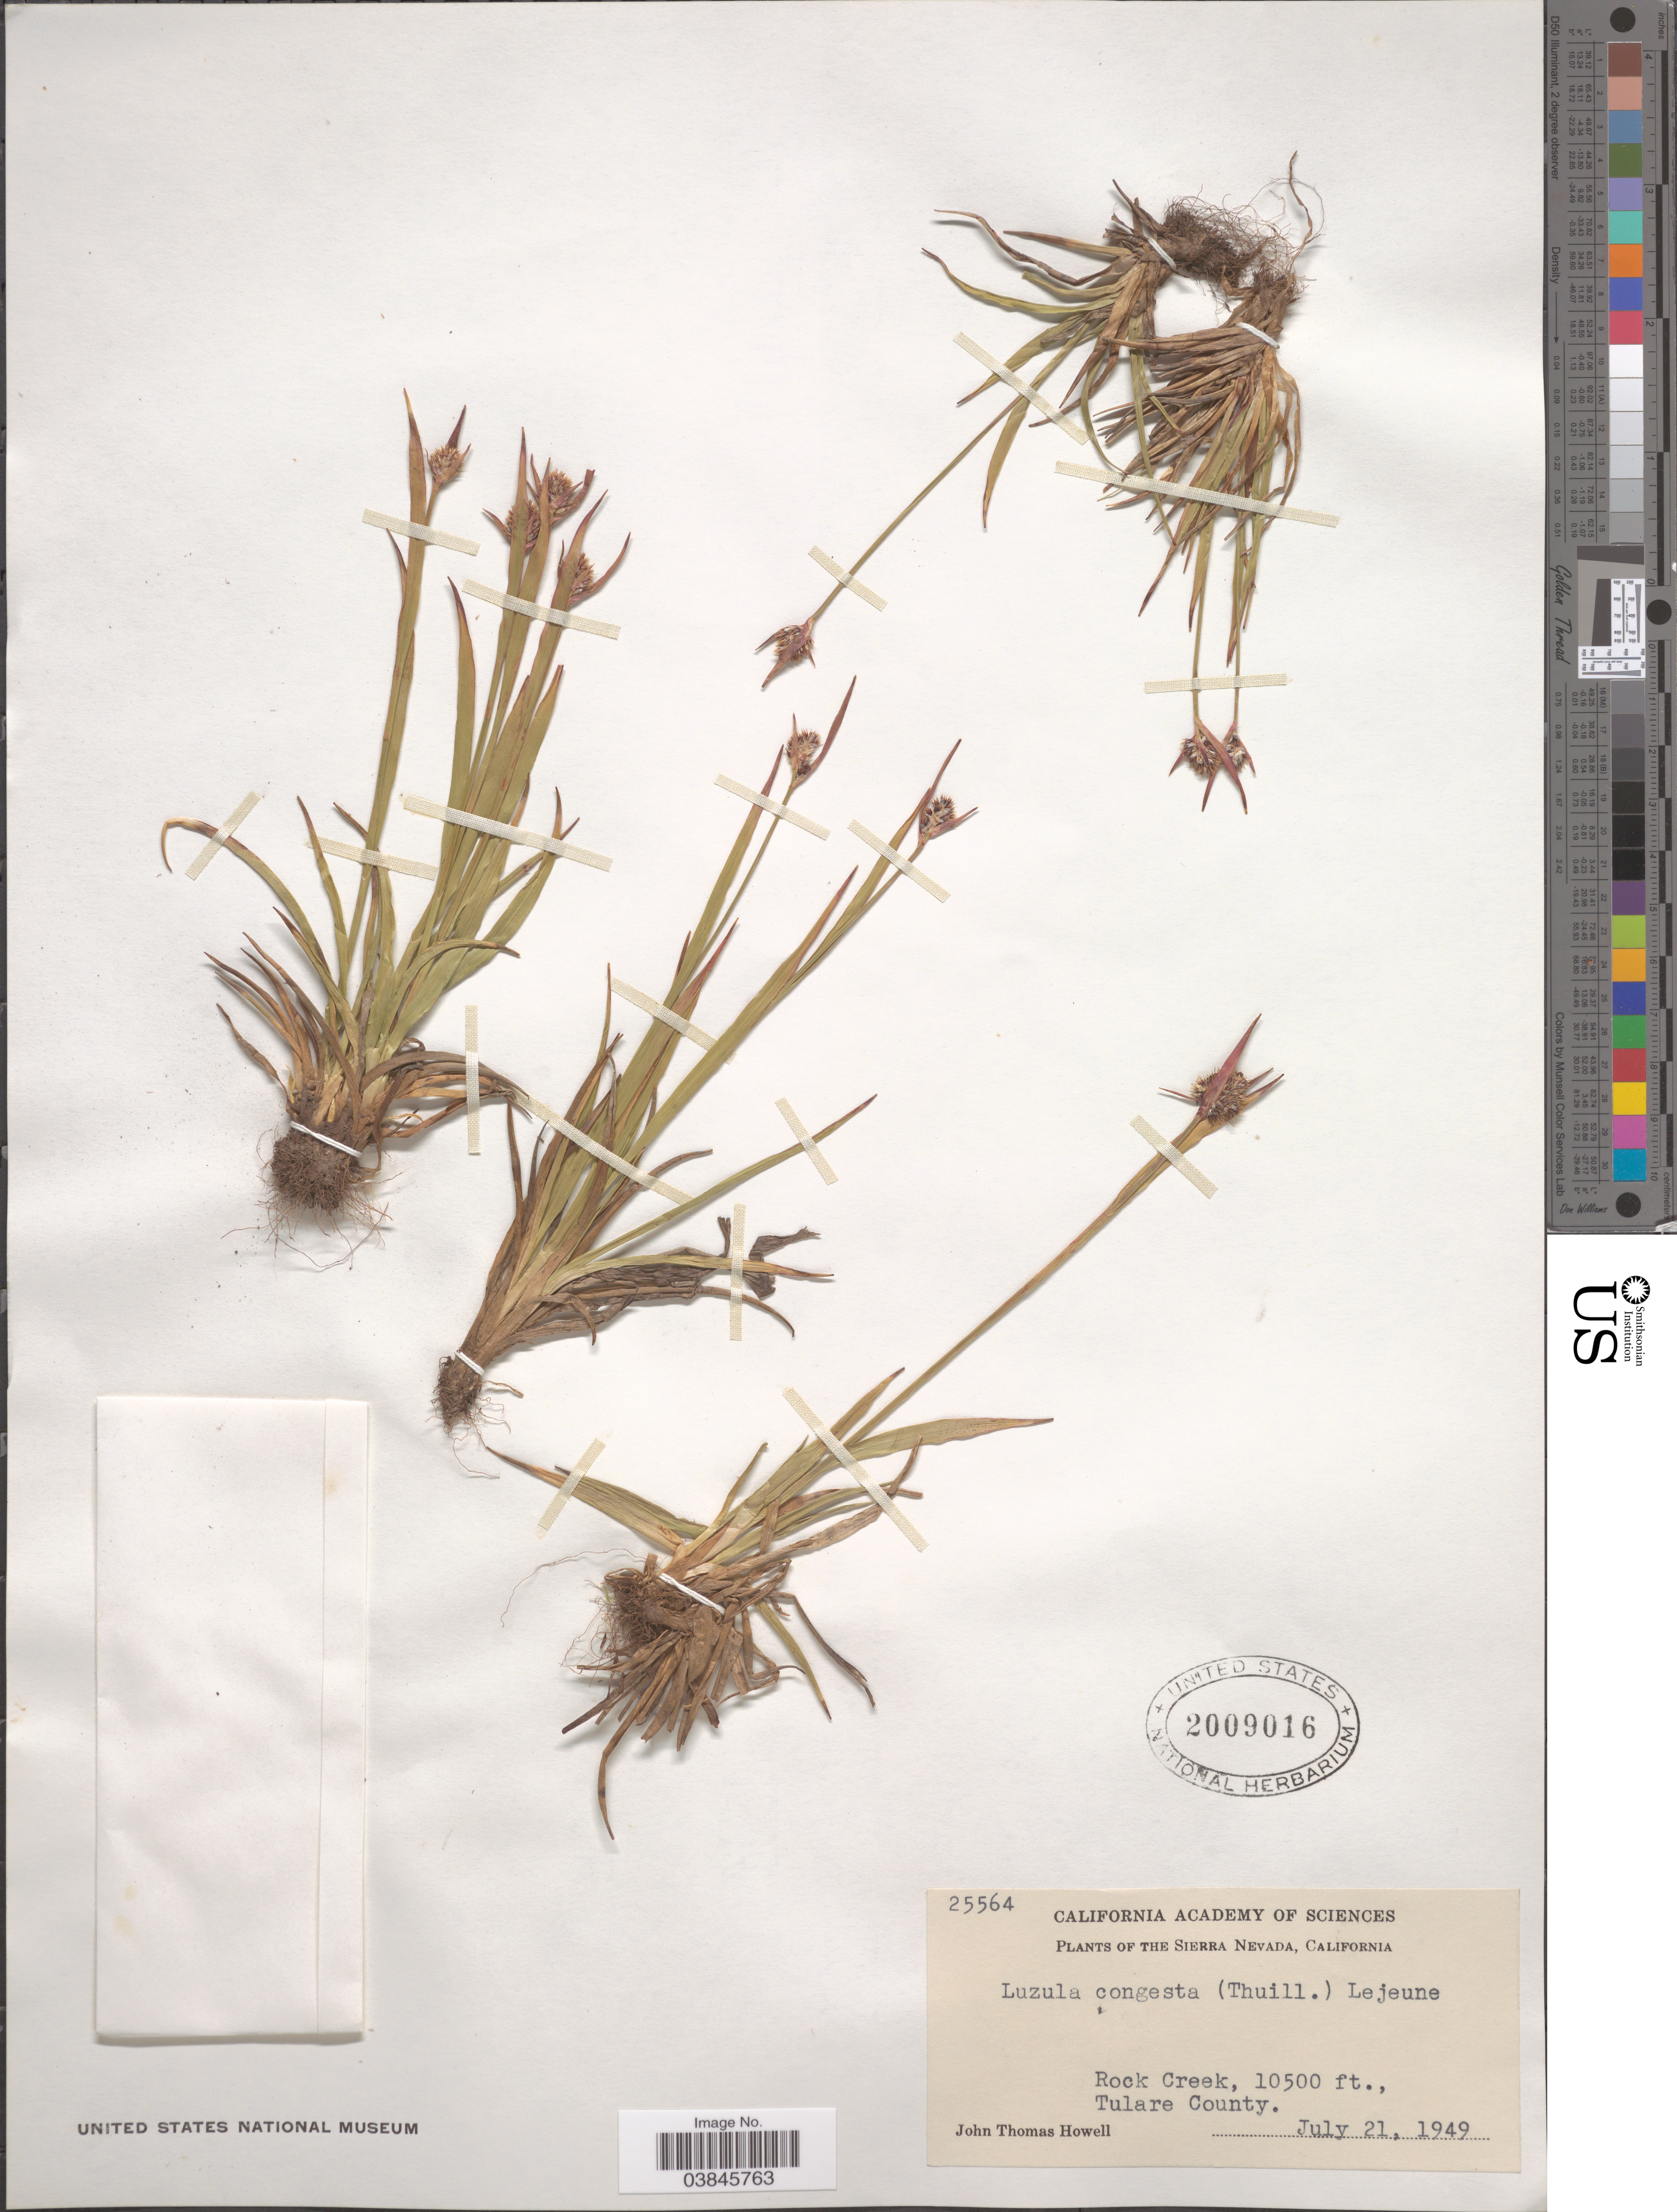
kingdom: Plantae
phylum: Tracheophyta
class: Liliopsida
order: Poales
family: Juncaceae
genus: Luzula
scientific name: Luzula congesta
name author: (Thuill.) Lej.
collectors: J. T. Howell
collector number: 25564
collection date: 1949-07-21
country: United States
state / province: California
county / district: Tulare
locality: The Sierra Nevada. Rock Creek, Tulare County.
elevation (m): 3200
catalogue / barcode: US 2009016